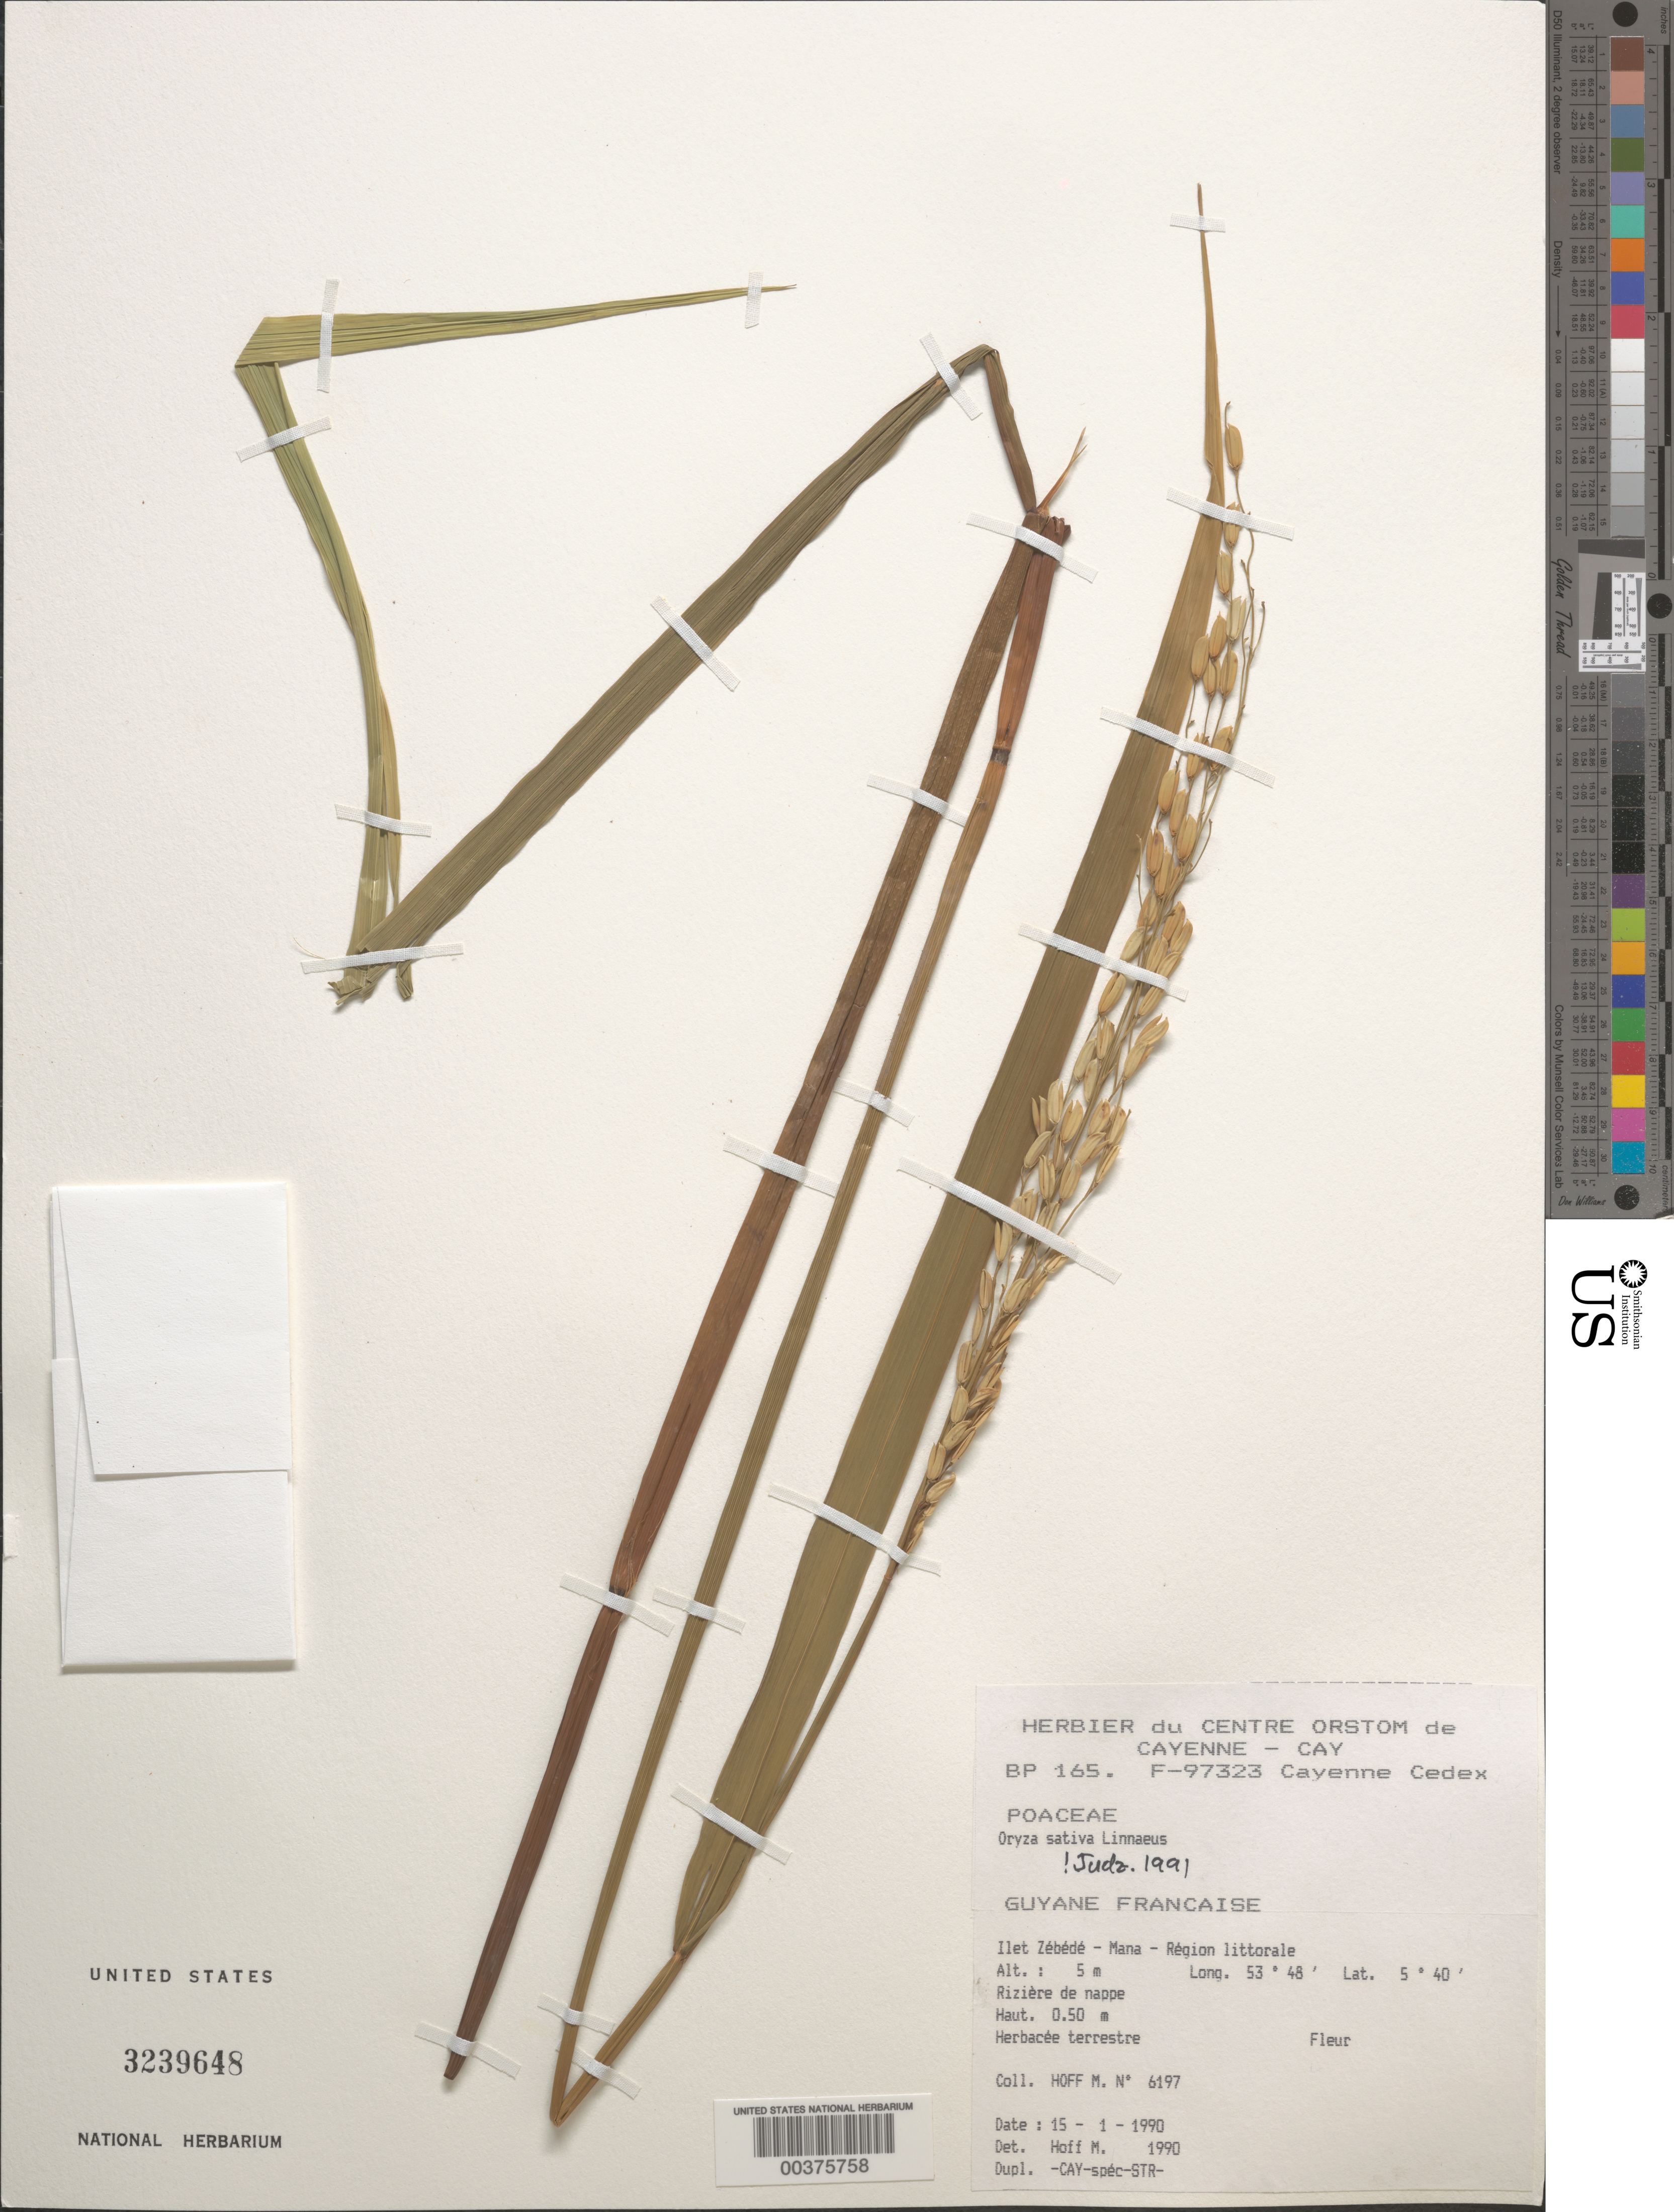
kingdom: Plantae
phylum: Tracheophyta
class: Liliopsida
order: Poales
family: Poaceae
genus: Oryza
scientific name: Oryza sativa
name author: L.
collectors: M. Hoff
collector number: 6197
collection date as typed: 15 Jan 1990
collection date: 1990-01-15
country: French Guiana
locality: Ilet zebede-mana-region littorale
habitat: Riziere de nappe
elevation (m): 5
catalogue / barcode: US 3239648